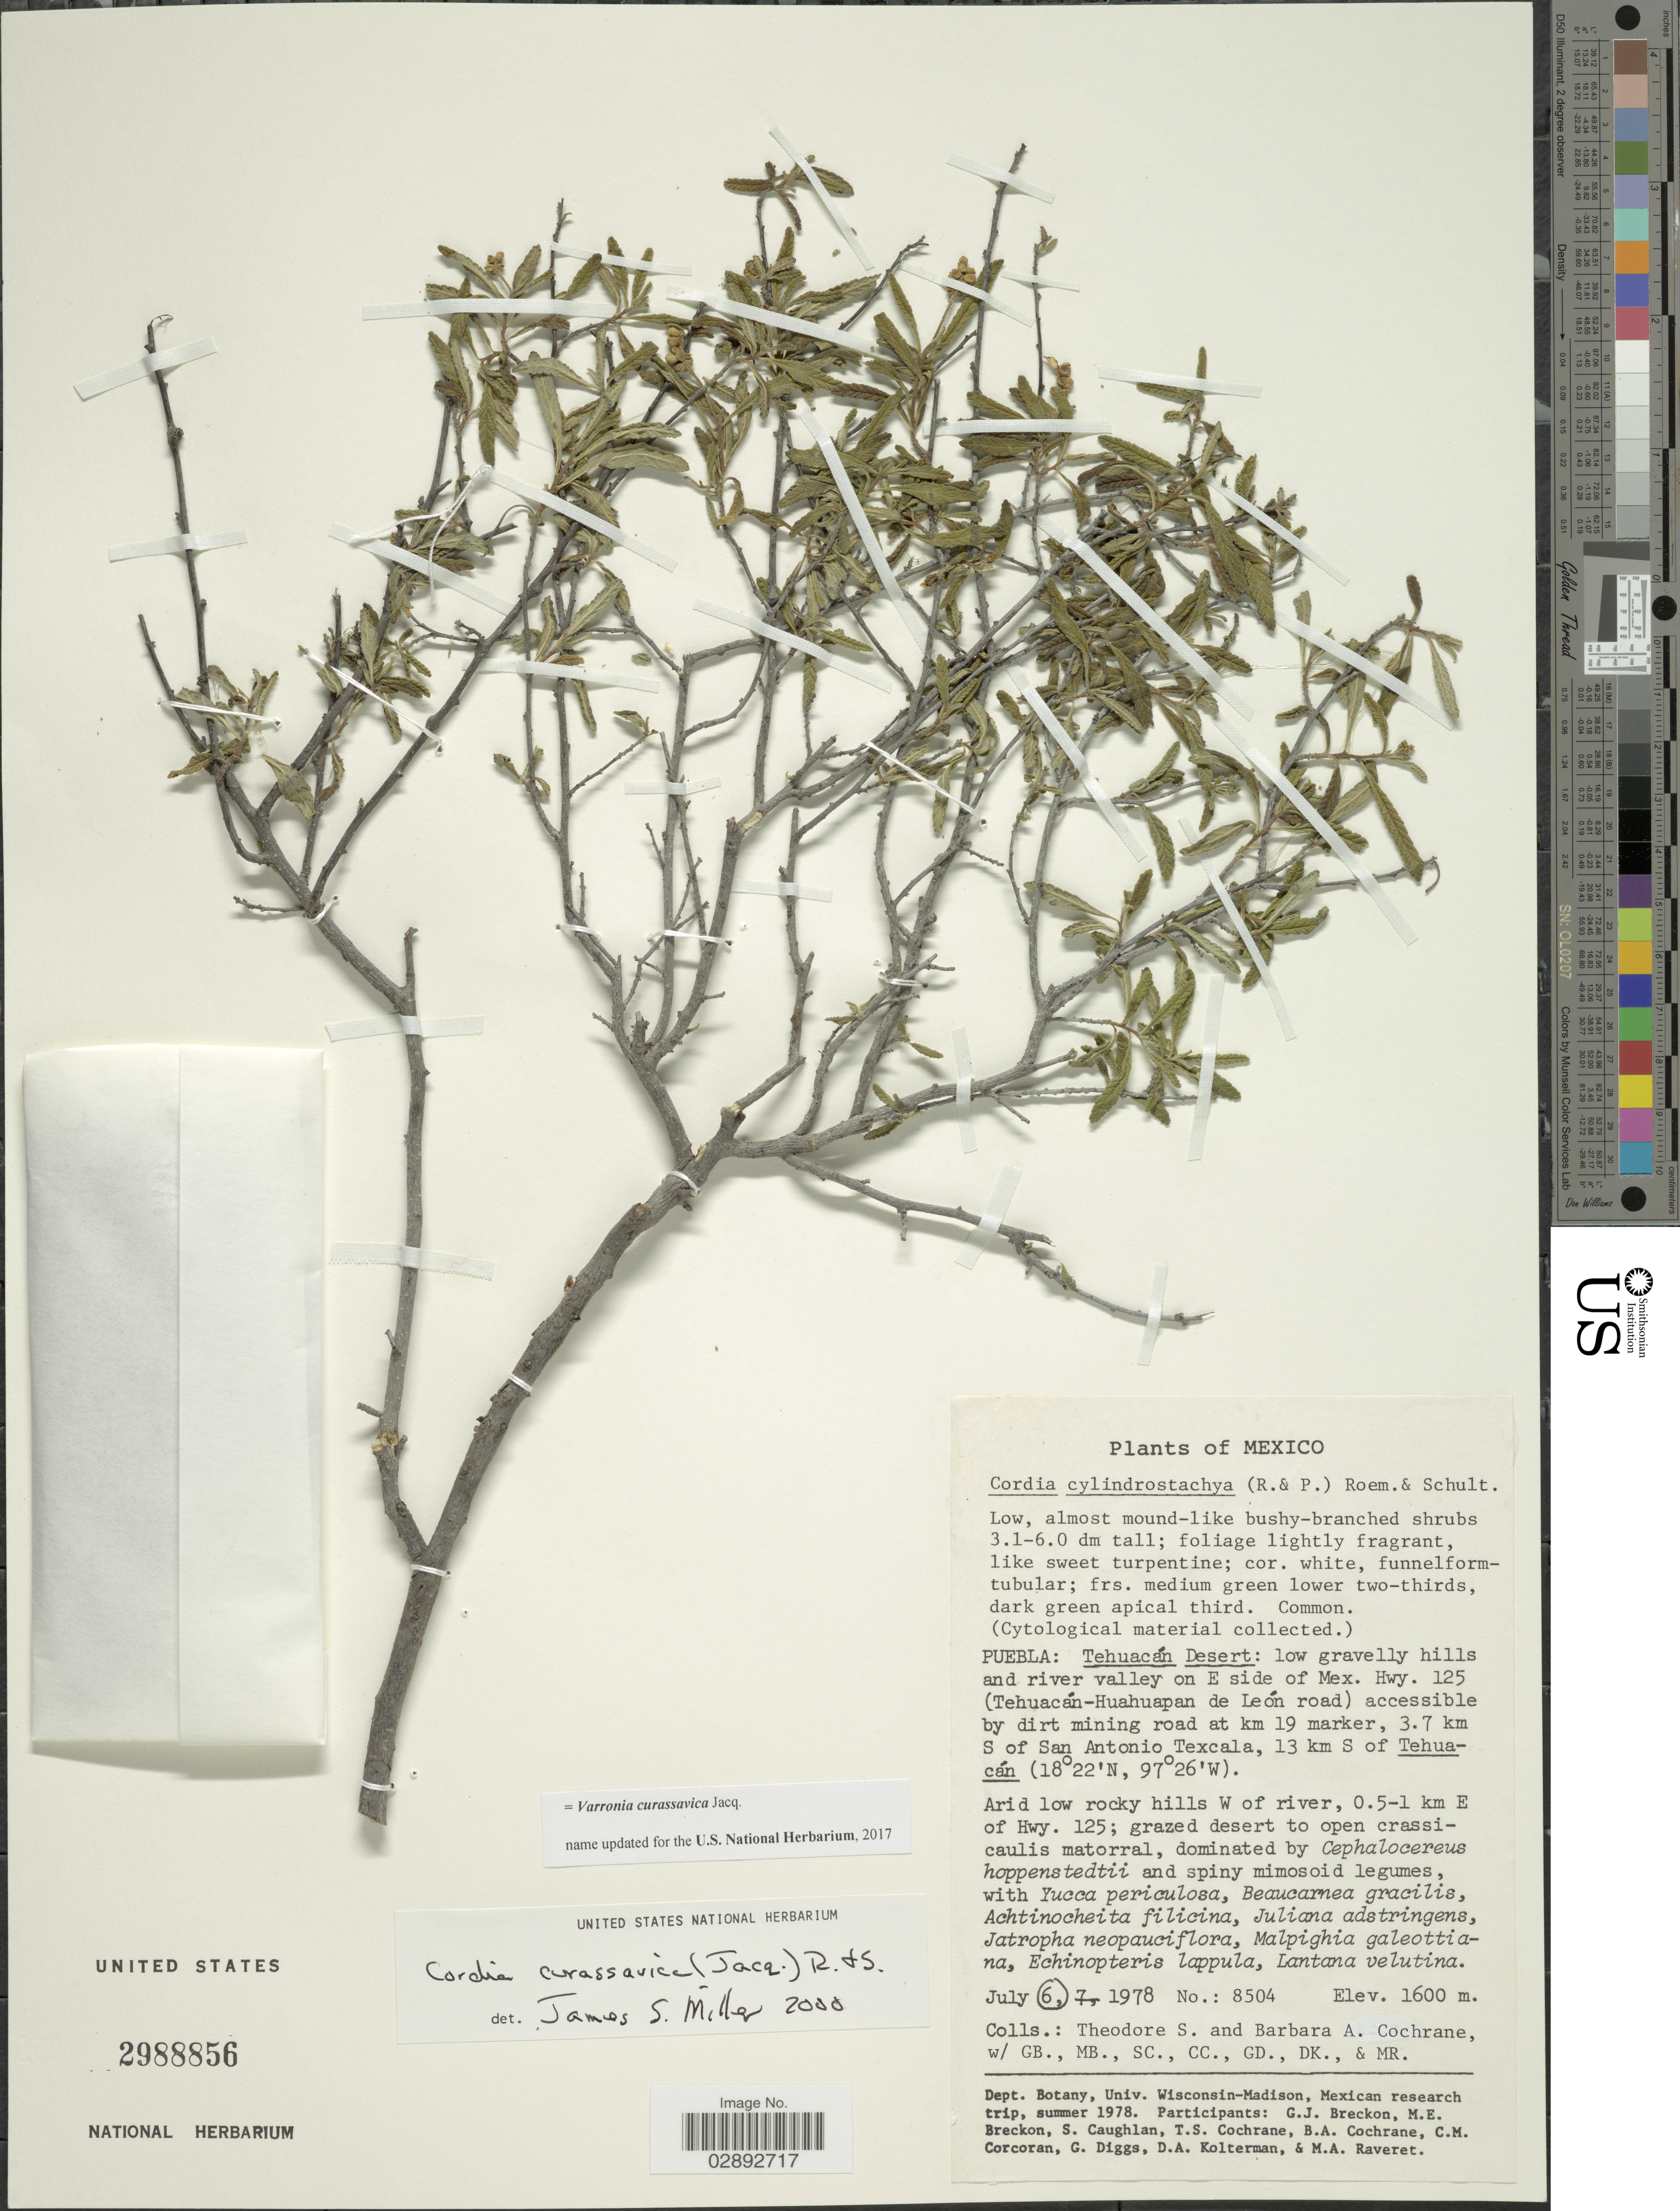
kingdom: Plantae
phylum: Tracheophyta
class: Magnoliopsida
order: Boraginales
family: Cordiaceae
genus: Varronia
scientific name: Varronia curassavica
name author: Jacq.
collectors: T. S. Cochrane & B. Cochrane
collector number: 8504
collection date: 1978-07-06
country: Mexico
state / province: Puebla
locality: Tehuacán Desert: low gravelly hills and river valley on E side of Mex. Hwy. 125 (Tehuacán-Huahuapan de León road) accessible by dirt mining road at km 19 marker, 3.7 km S of San Antonio Texcala, 13 km S of Tehuacán. Arid low rocky hills W of river, 0.5-1 km E of Hwy. 125.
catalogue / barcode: US 2988856